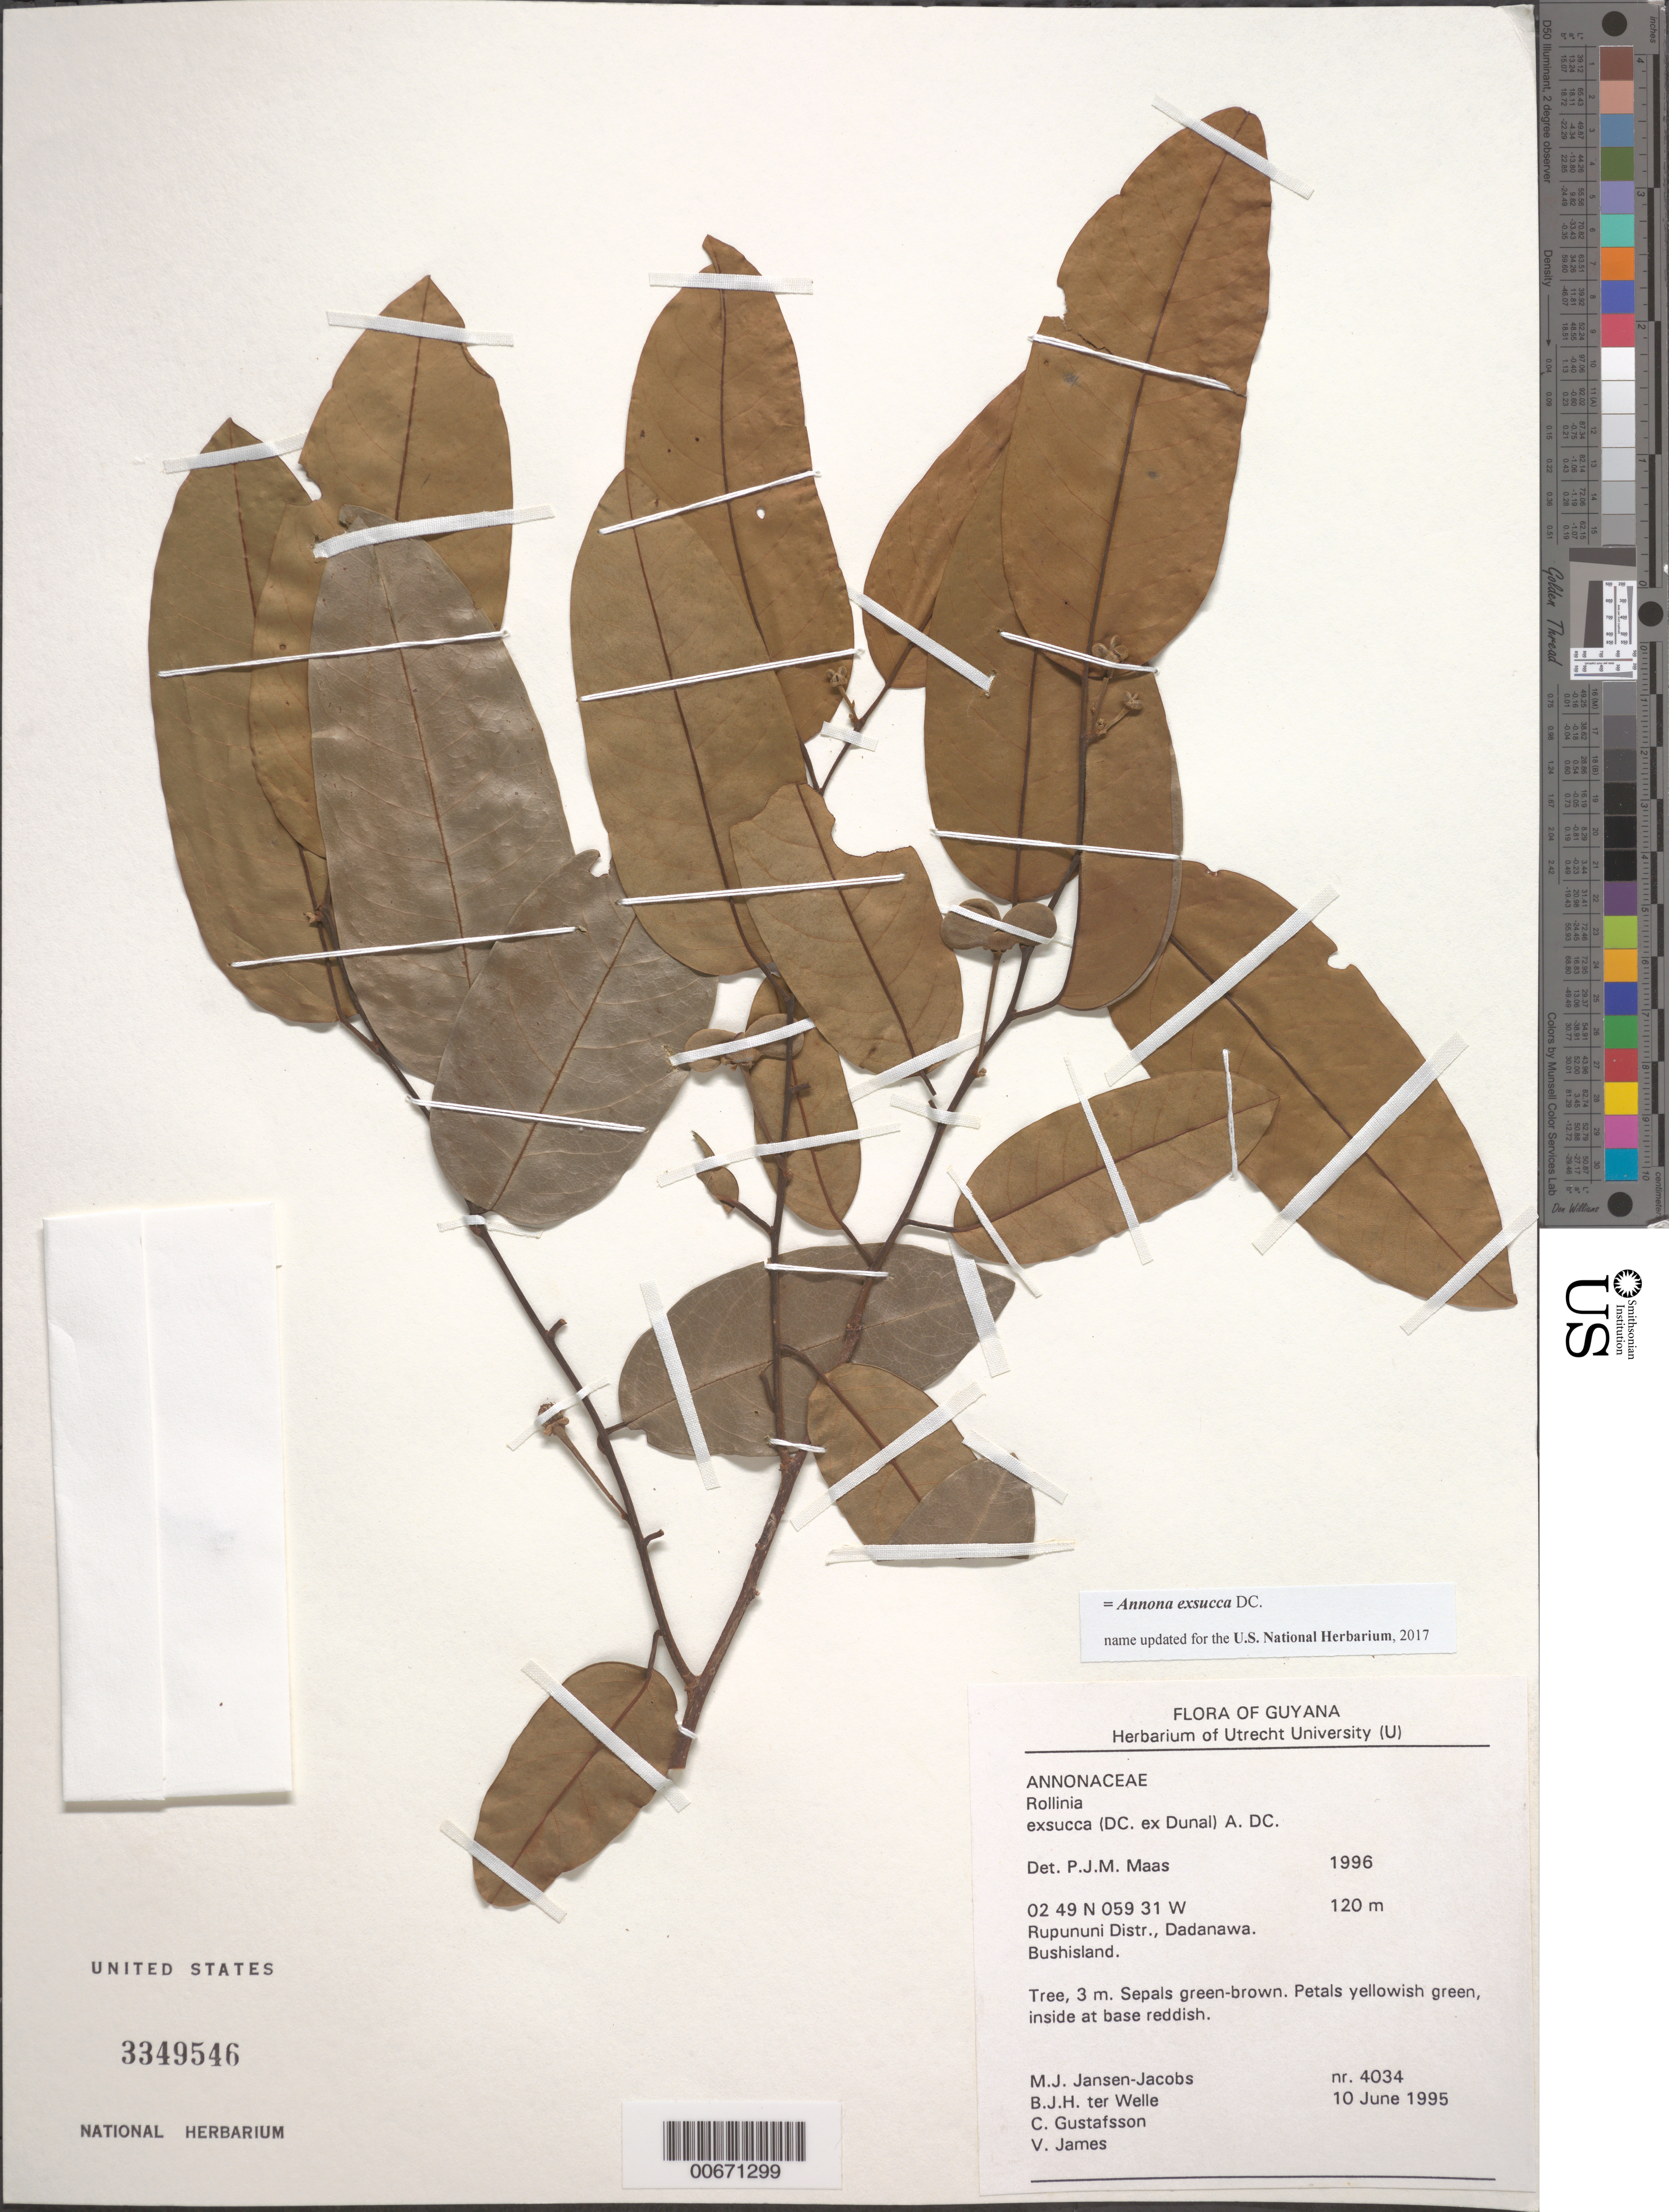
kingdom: Plantae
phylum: Tracheophyta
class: Magnoliopsida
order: Magnoliales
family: Annonaceae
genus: Annona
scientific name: Annona exsucca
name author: DC. ex Dunal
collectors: M. J. Jansen-Jacobs, B. Welle, C. G. Gustafsson & V. James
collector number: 4034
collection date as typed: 10-Jun-95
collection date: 1995-06-10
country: Guyana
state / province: U. Takutu-U. Essequibo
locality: Dadanawa, Rupununi River, Rupununi District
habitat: Bush island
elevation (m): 120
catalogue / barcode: US 3349546